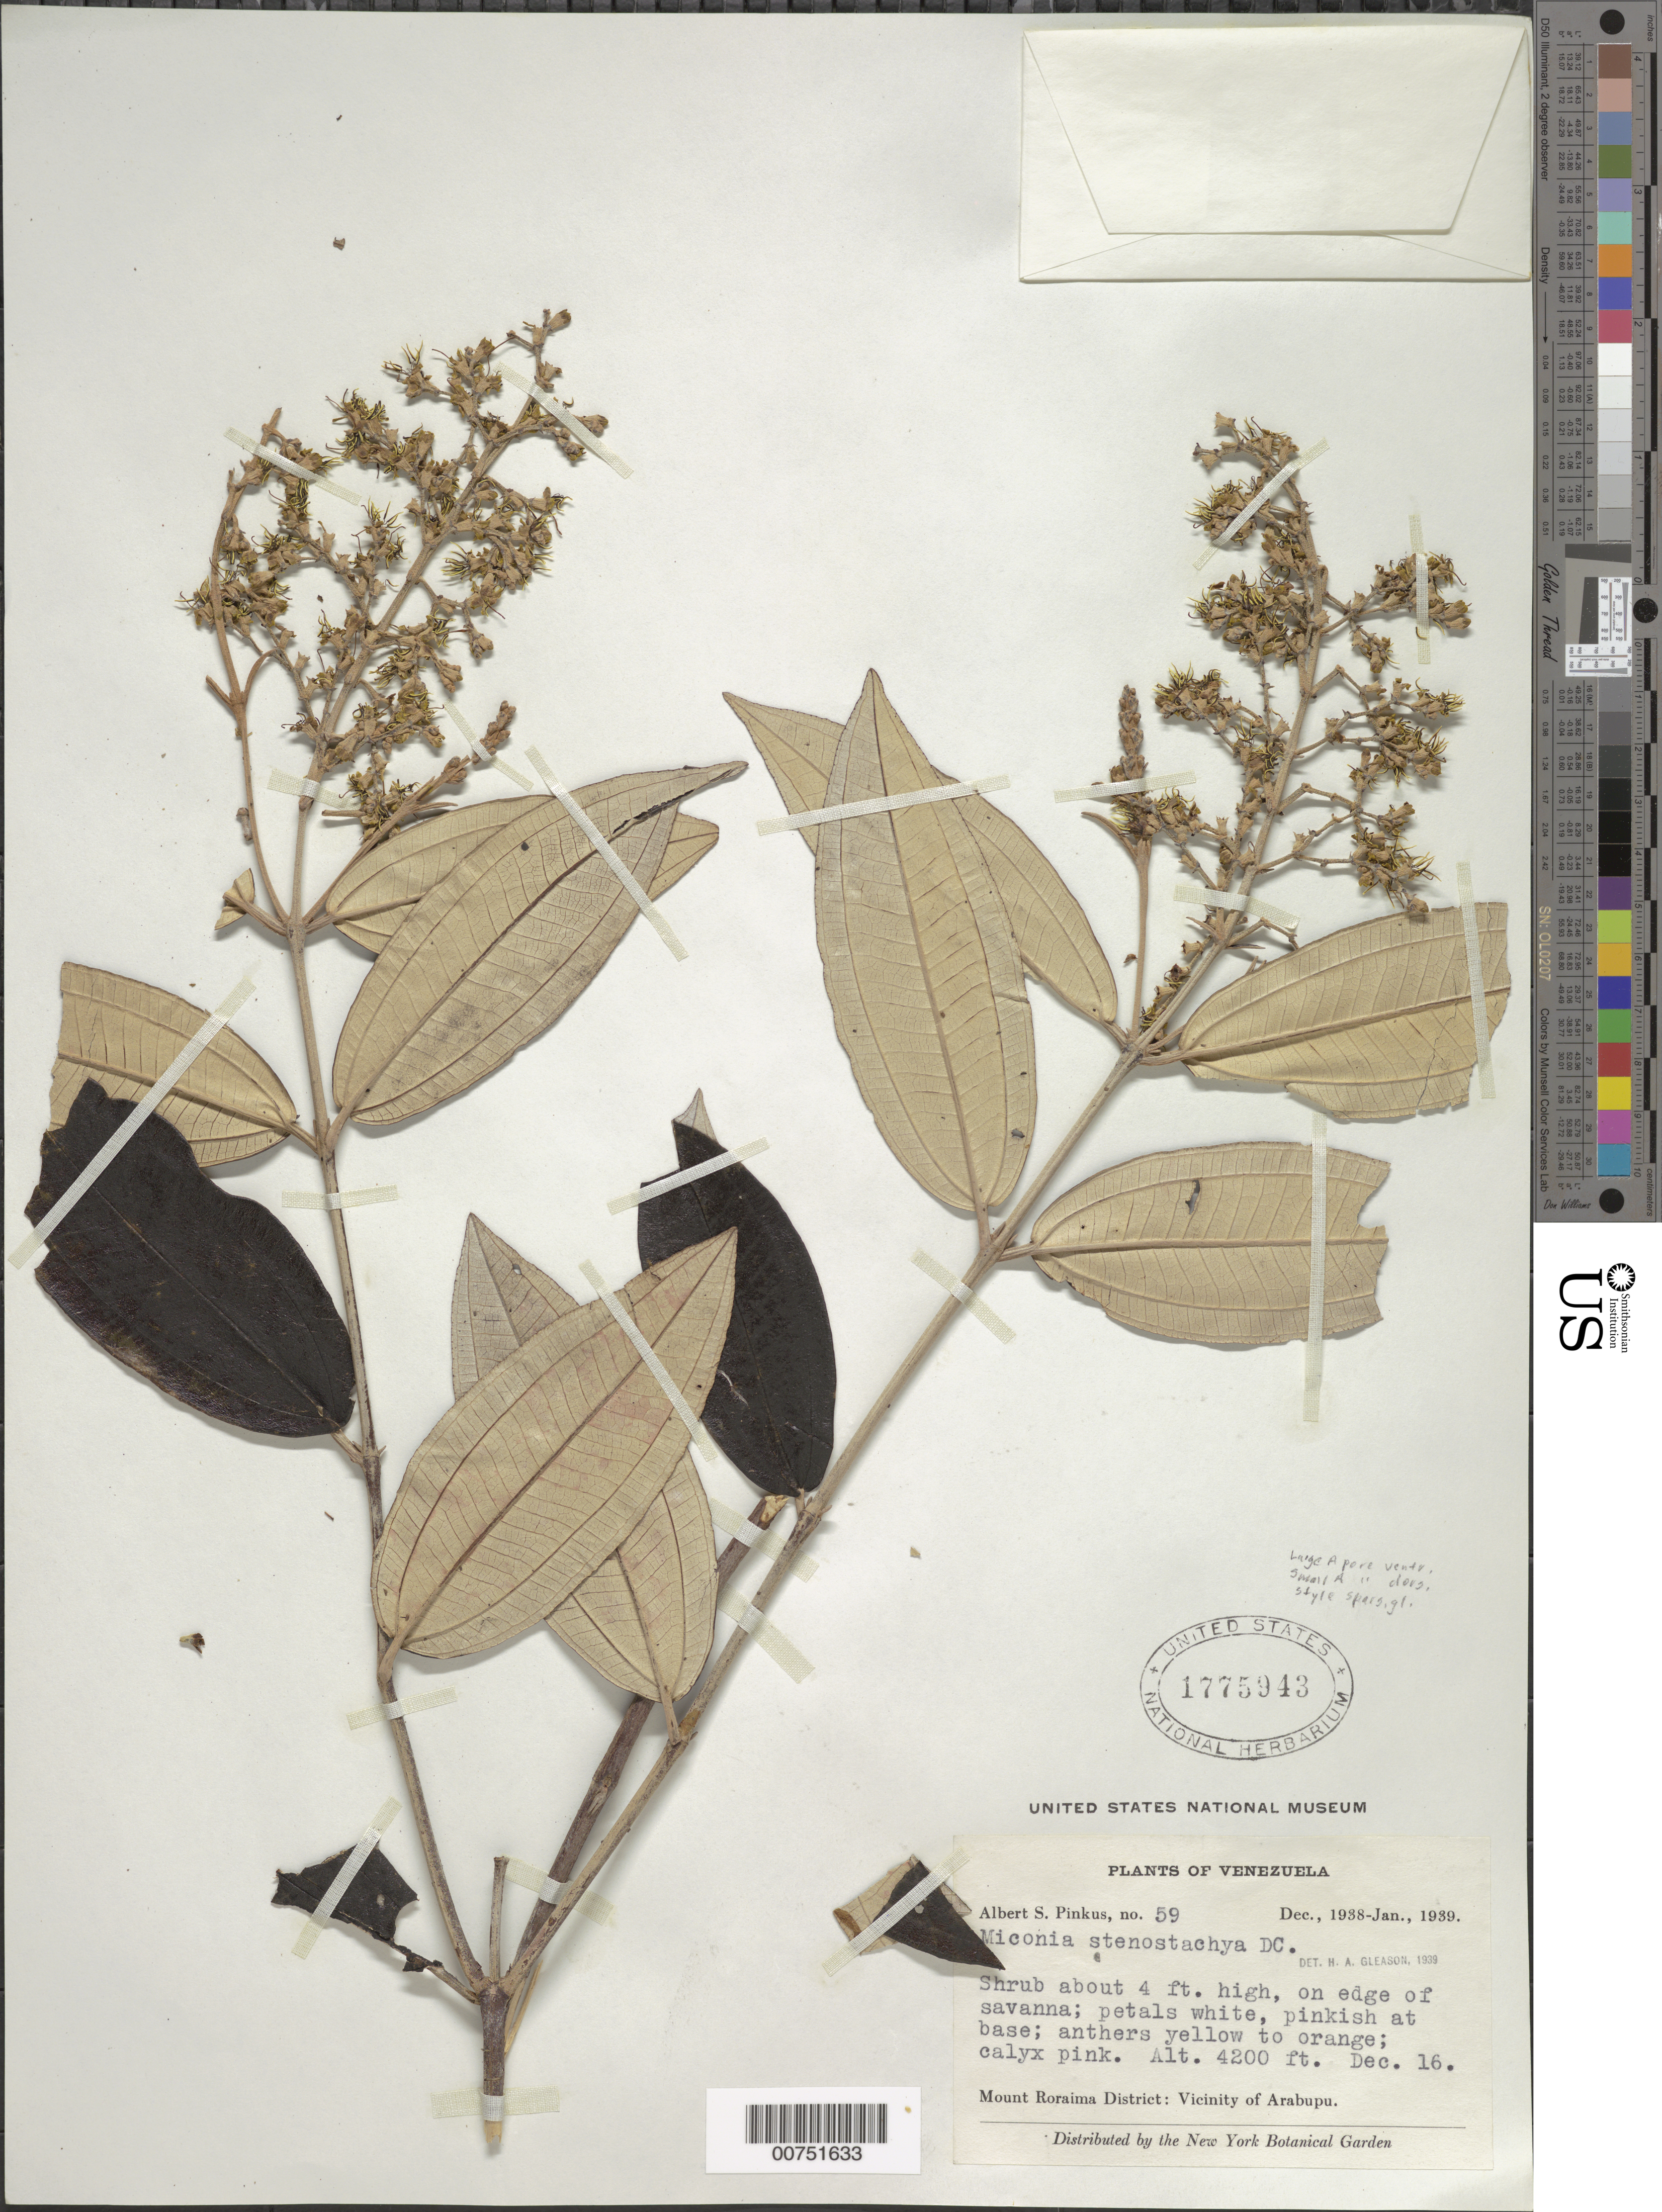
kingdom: Plantae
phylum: Tracheophyta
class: Magnoliopsida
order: Myrtales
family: Melastomataceae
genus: Miconia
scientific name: Miconia stenostachya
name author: DC.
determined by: Gleason, H. A.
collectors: A. Pinkus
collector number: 59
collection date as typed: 16-Dec-38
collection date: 1938-12-16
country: Venezuela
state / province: Bolívar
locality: Mt. Roraima District; vic of Arabupu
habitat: Edge of savanna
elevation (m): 1280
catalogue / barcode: US 1775943